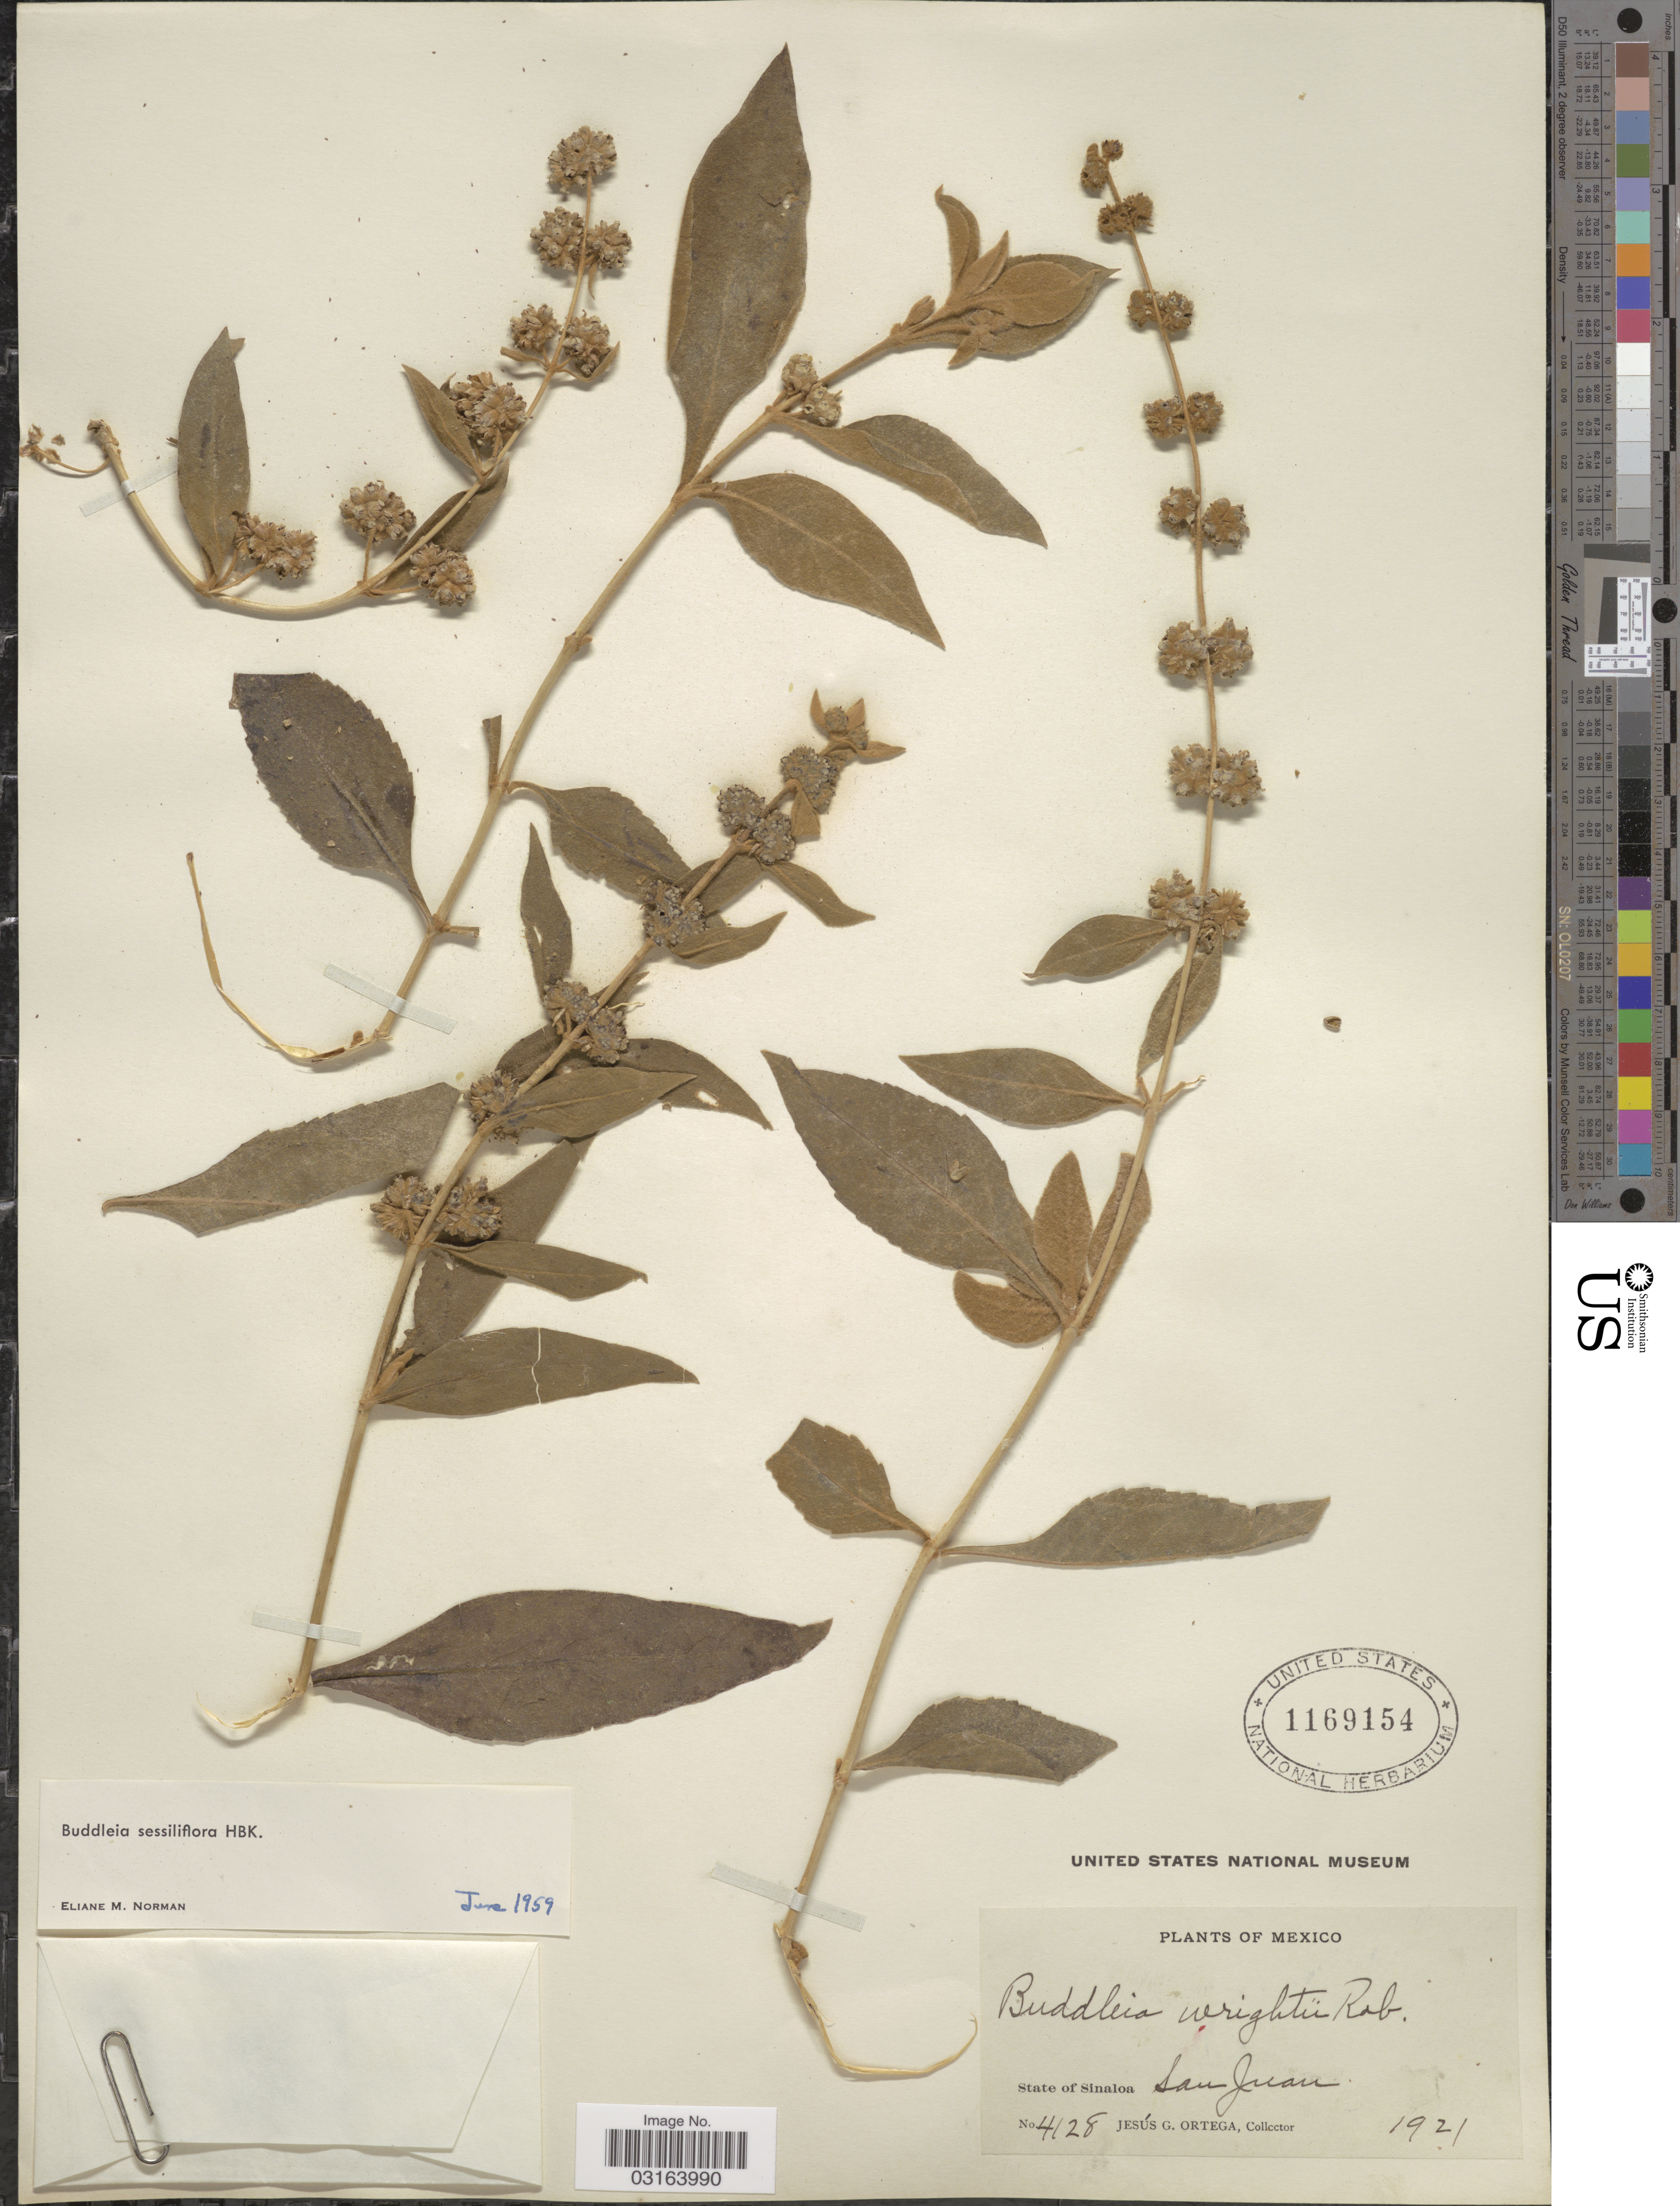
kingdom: Plantae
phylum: Tracheophyta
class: Magnoliopsida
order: Lamiales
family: Scrophulariaceae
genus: Buddleja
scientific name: Buddleja sessiliflora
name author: Kunth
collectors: J. Ortega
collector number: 4128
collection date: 1921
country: Mexico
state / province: Sinaloa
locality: San Juan.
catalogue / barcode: US 1169154